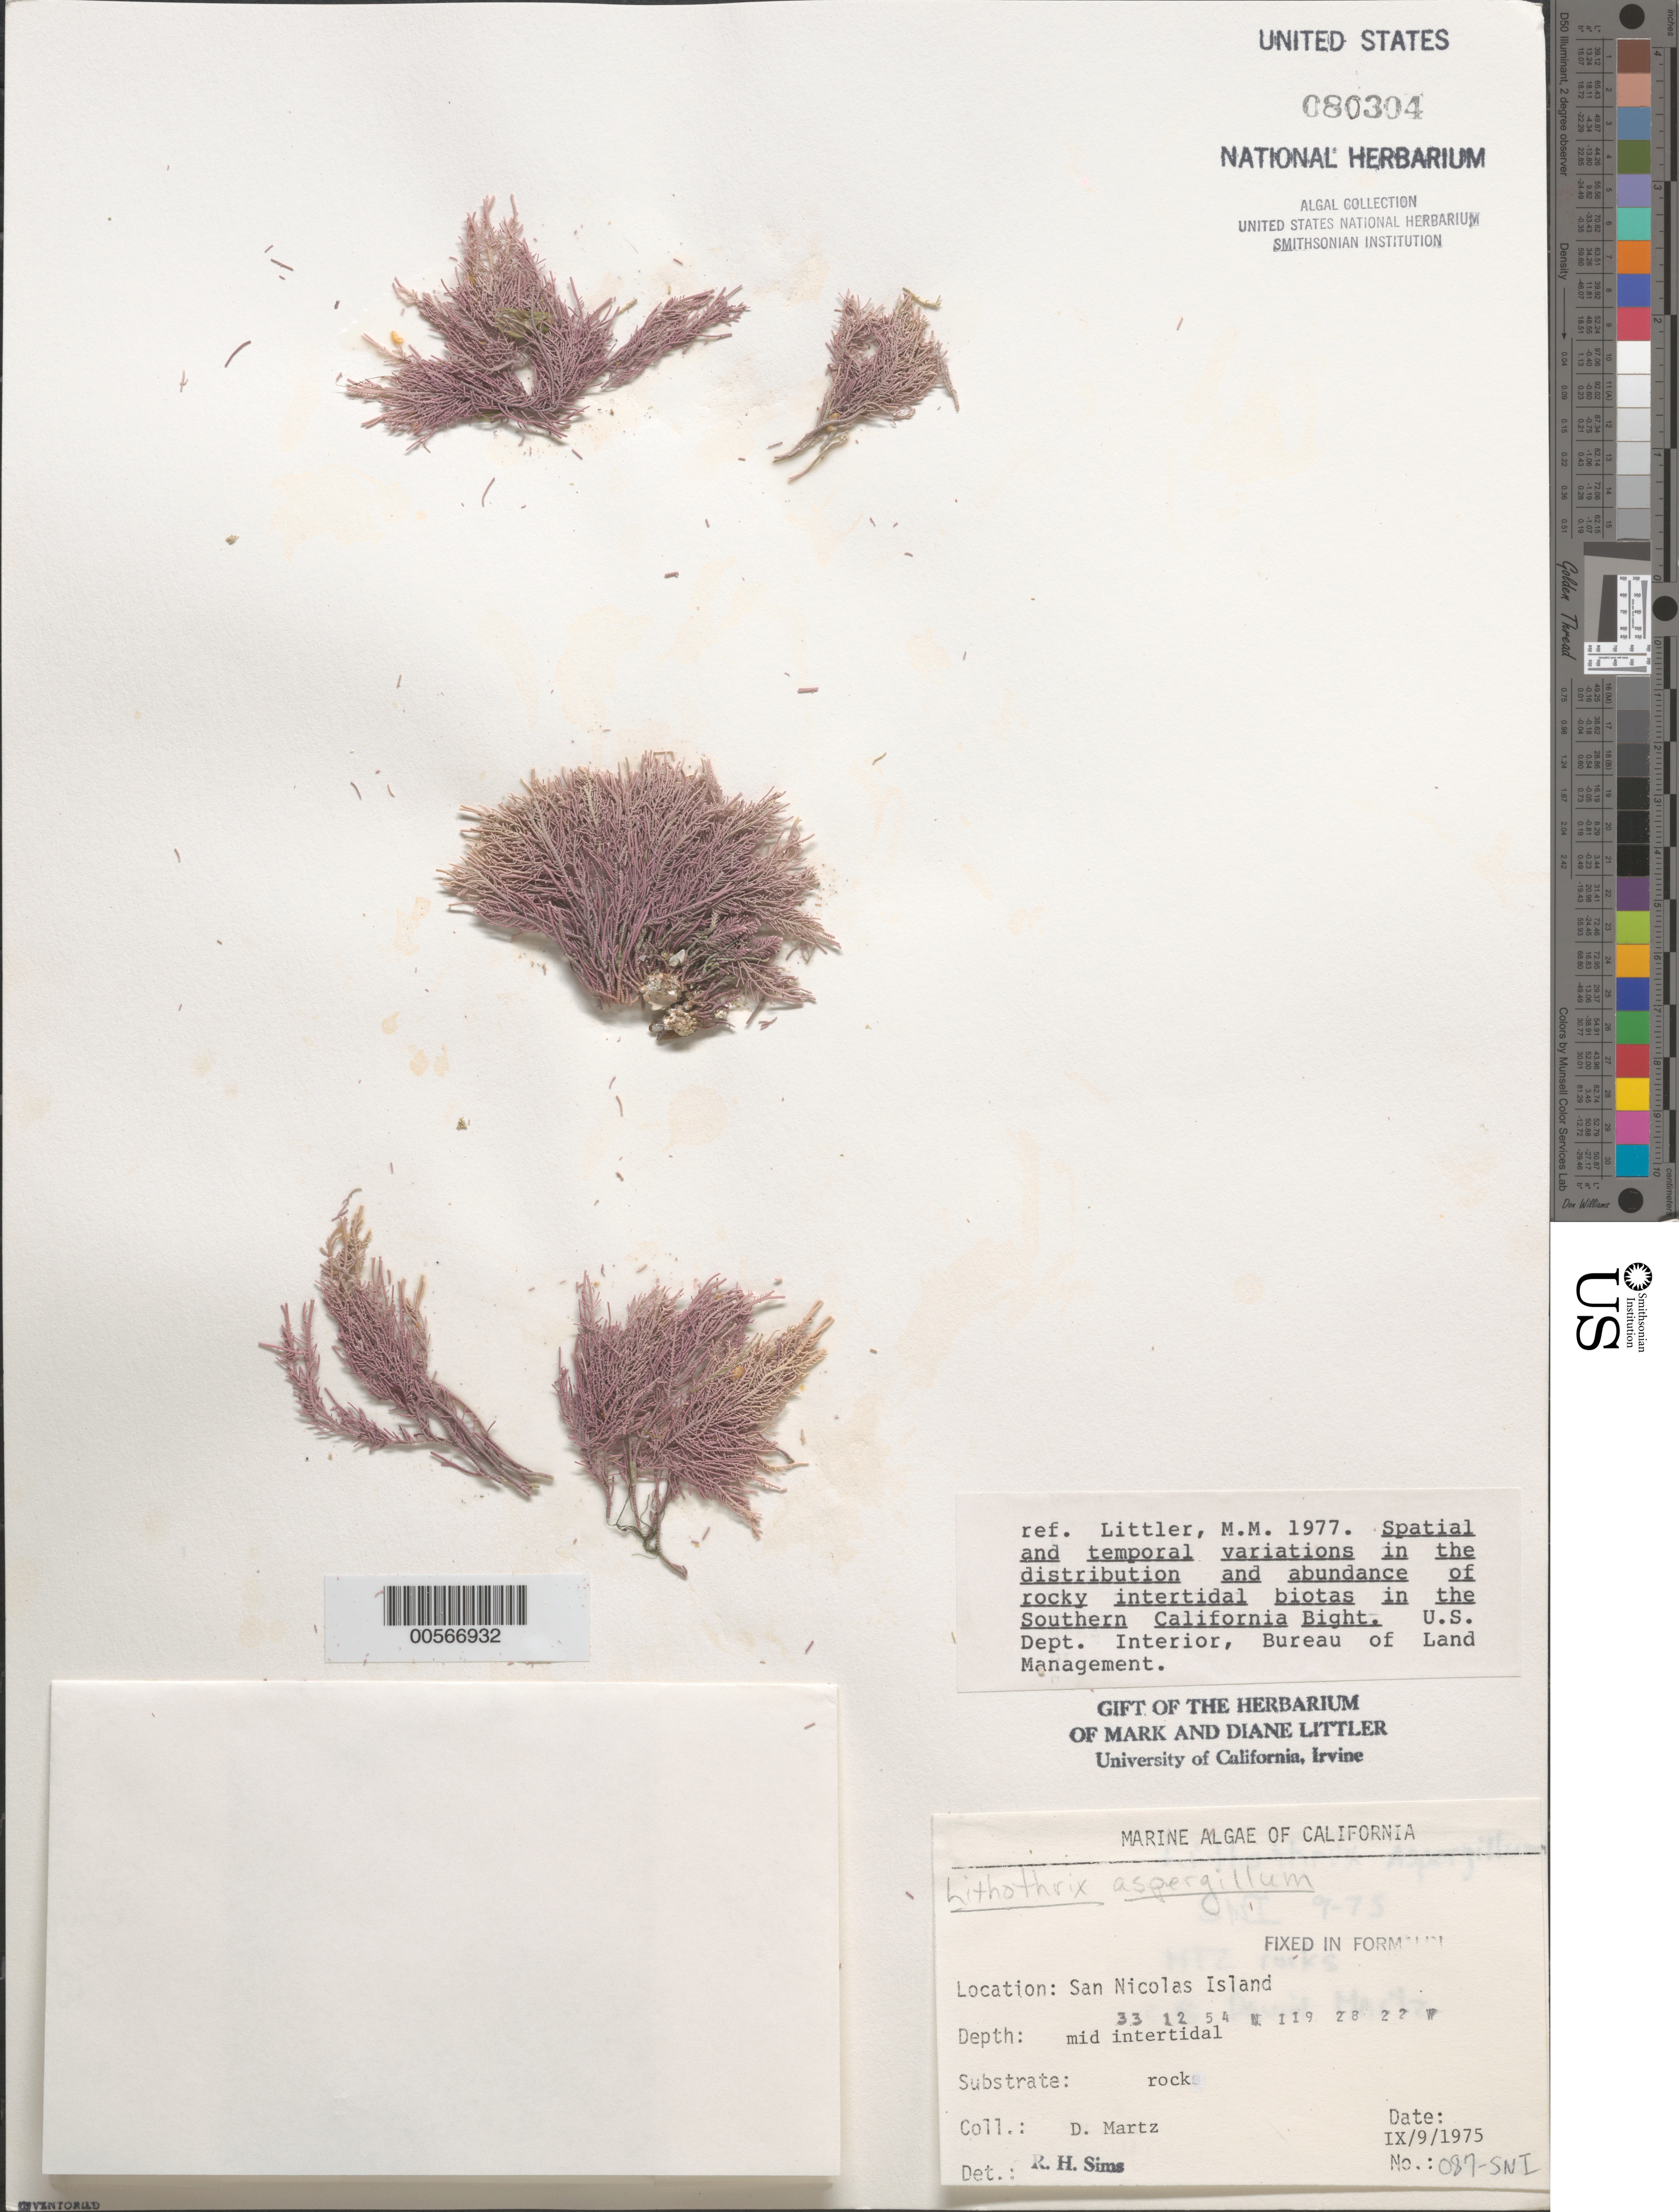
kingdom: Plantae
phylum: Rhodophyta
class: Florideophyceae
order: Corallinales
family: Lithophyllaceae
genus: Lithothrix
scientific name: Lithothrix aspergillum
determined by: Sims, Robert H.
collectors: D. Martz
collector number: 087-sni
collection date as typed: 09 Sep 1975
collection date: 1975-09-09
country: United States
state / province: California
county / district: Ventura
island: San Nicolas Island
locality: Dutch Harbor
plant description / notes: BLM-SOCALBIGHT Rocky Intertidal Survey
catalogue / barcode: US 80304